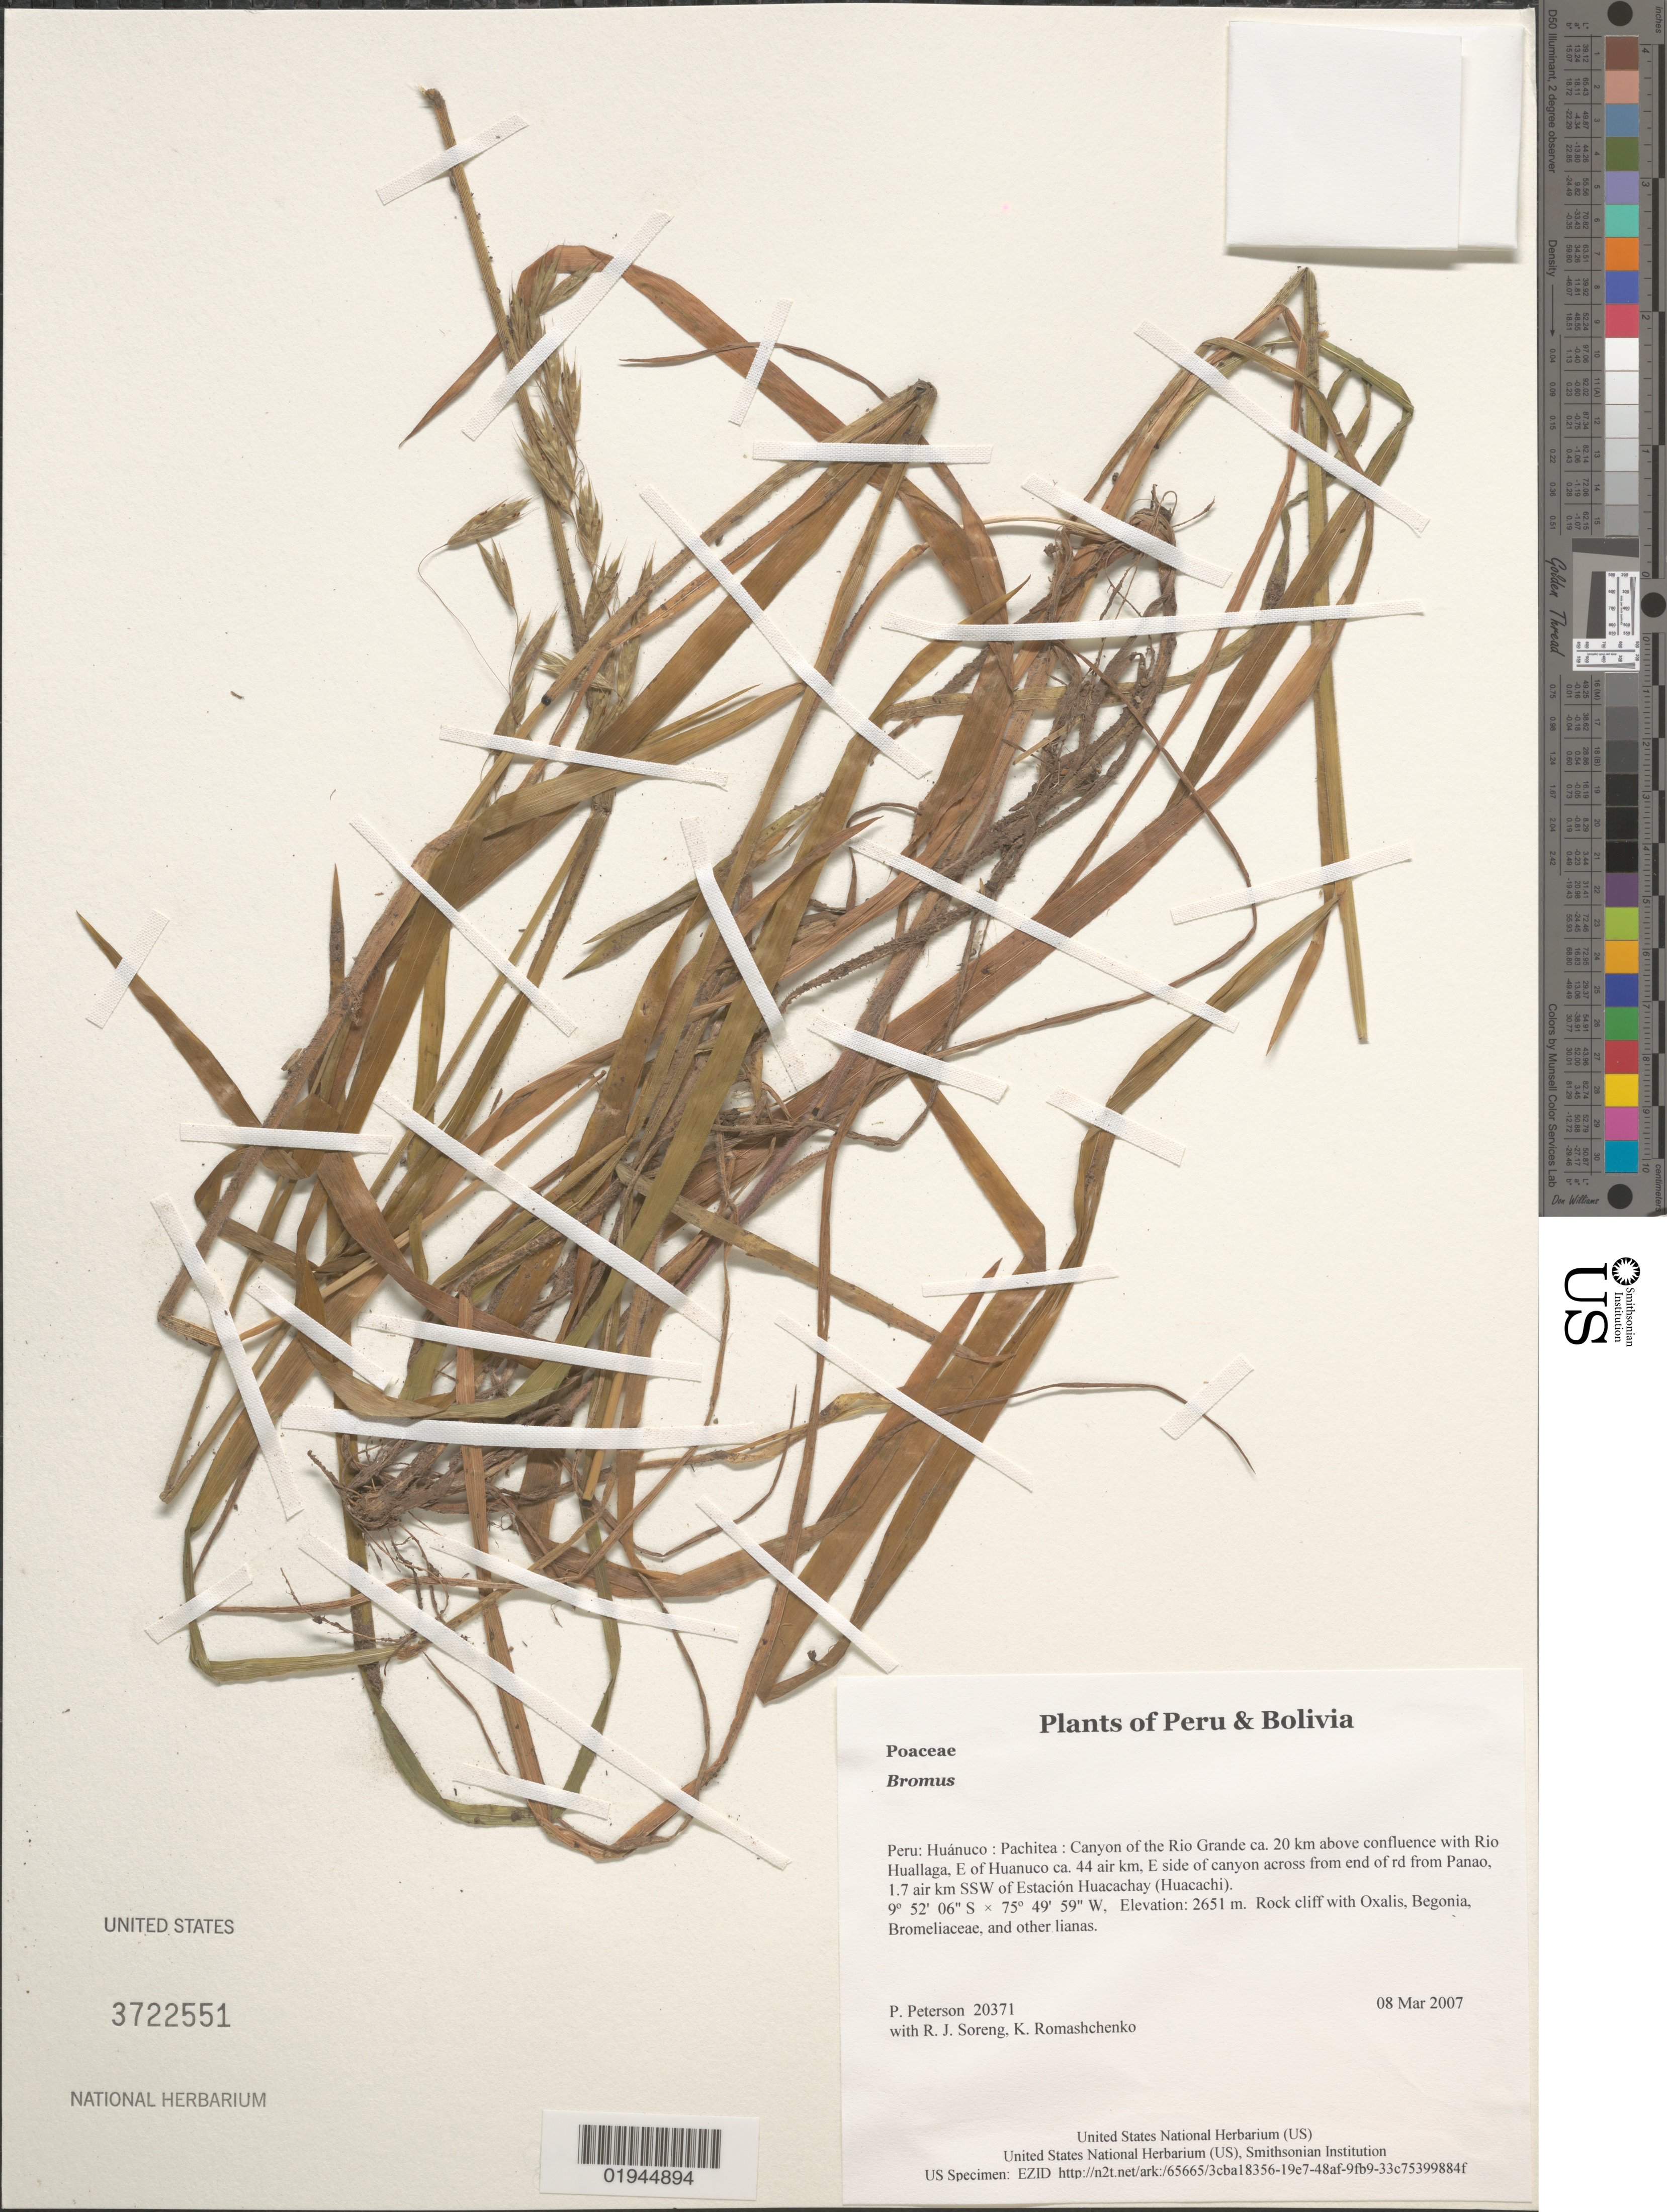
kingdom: Plantae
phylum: Tracheophyta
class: Liliopsida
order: Poales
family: Poaceae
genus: Bromus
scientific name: Bromus sp.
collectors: P. M. Peterson, R. J. Soreng & K. Romashchenko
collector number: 20371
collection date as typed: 08 Mar 2007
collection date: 2007-03-08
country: Peru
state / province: Huánuco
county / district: Pachitea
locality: Canyon of the Rio Grande ca. 20 km above confluence with Rio Huallaga, E of Huanuco ca. 44 air km, E side of canyon across from end of rd from Panao, 1.7 air km SSW of Estación Huacachay (Huacachi)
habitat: Rock cliff with Oxalis, Begonia, Bromeliaceae, and other lianas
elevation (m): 2651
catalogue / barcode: US 3722551